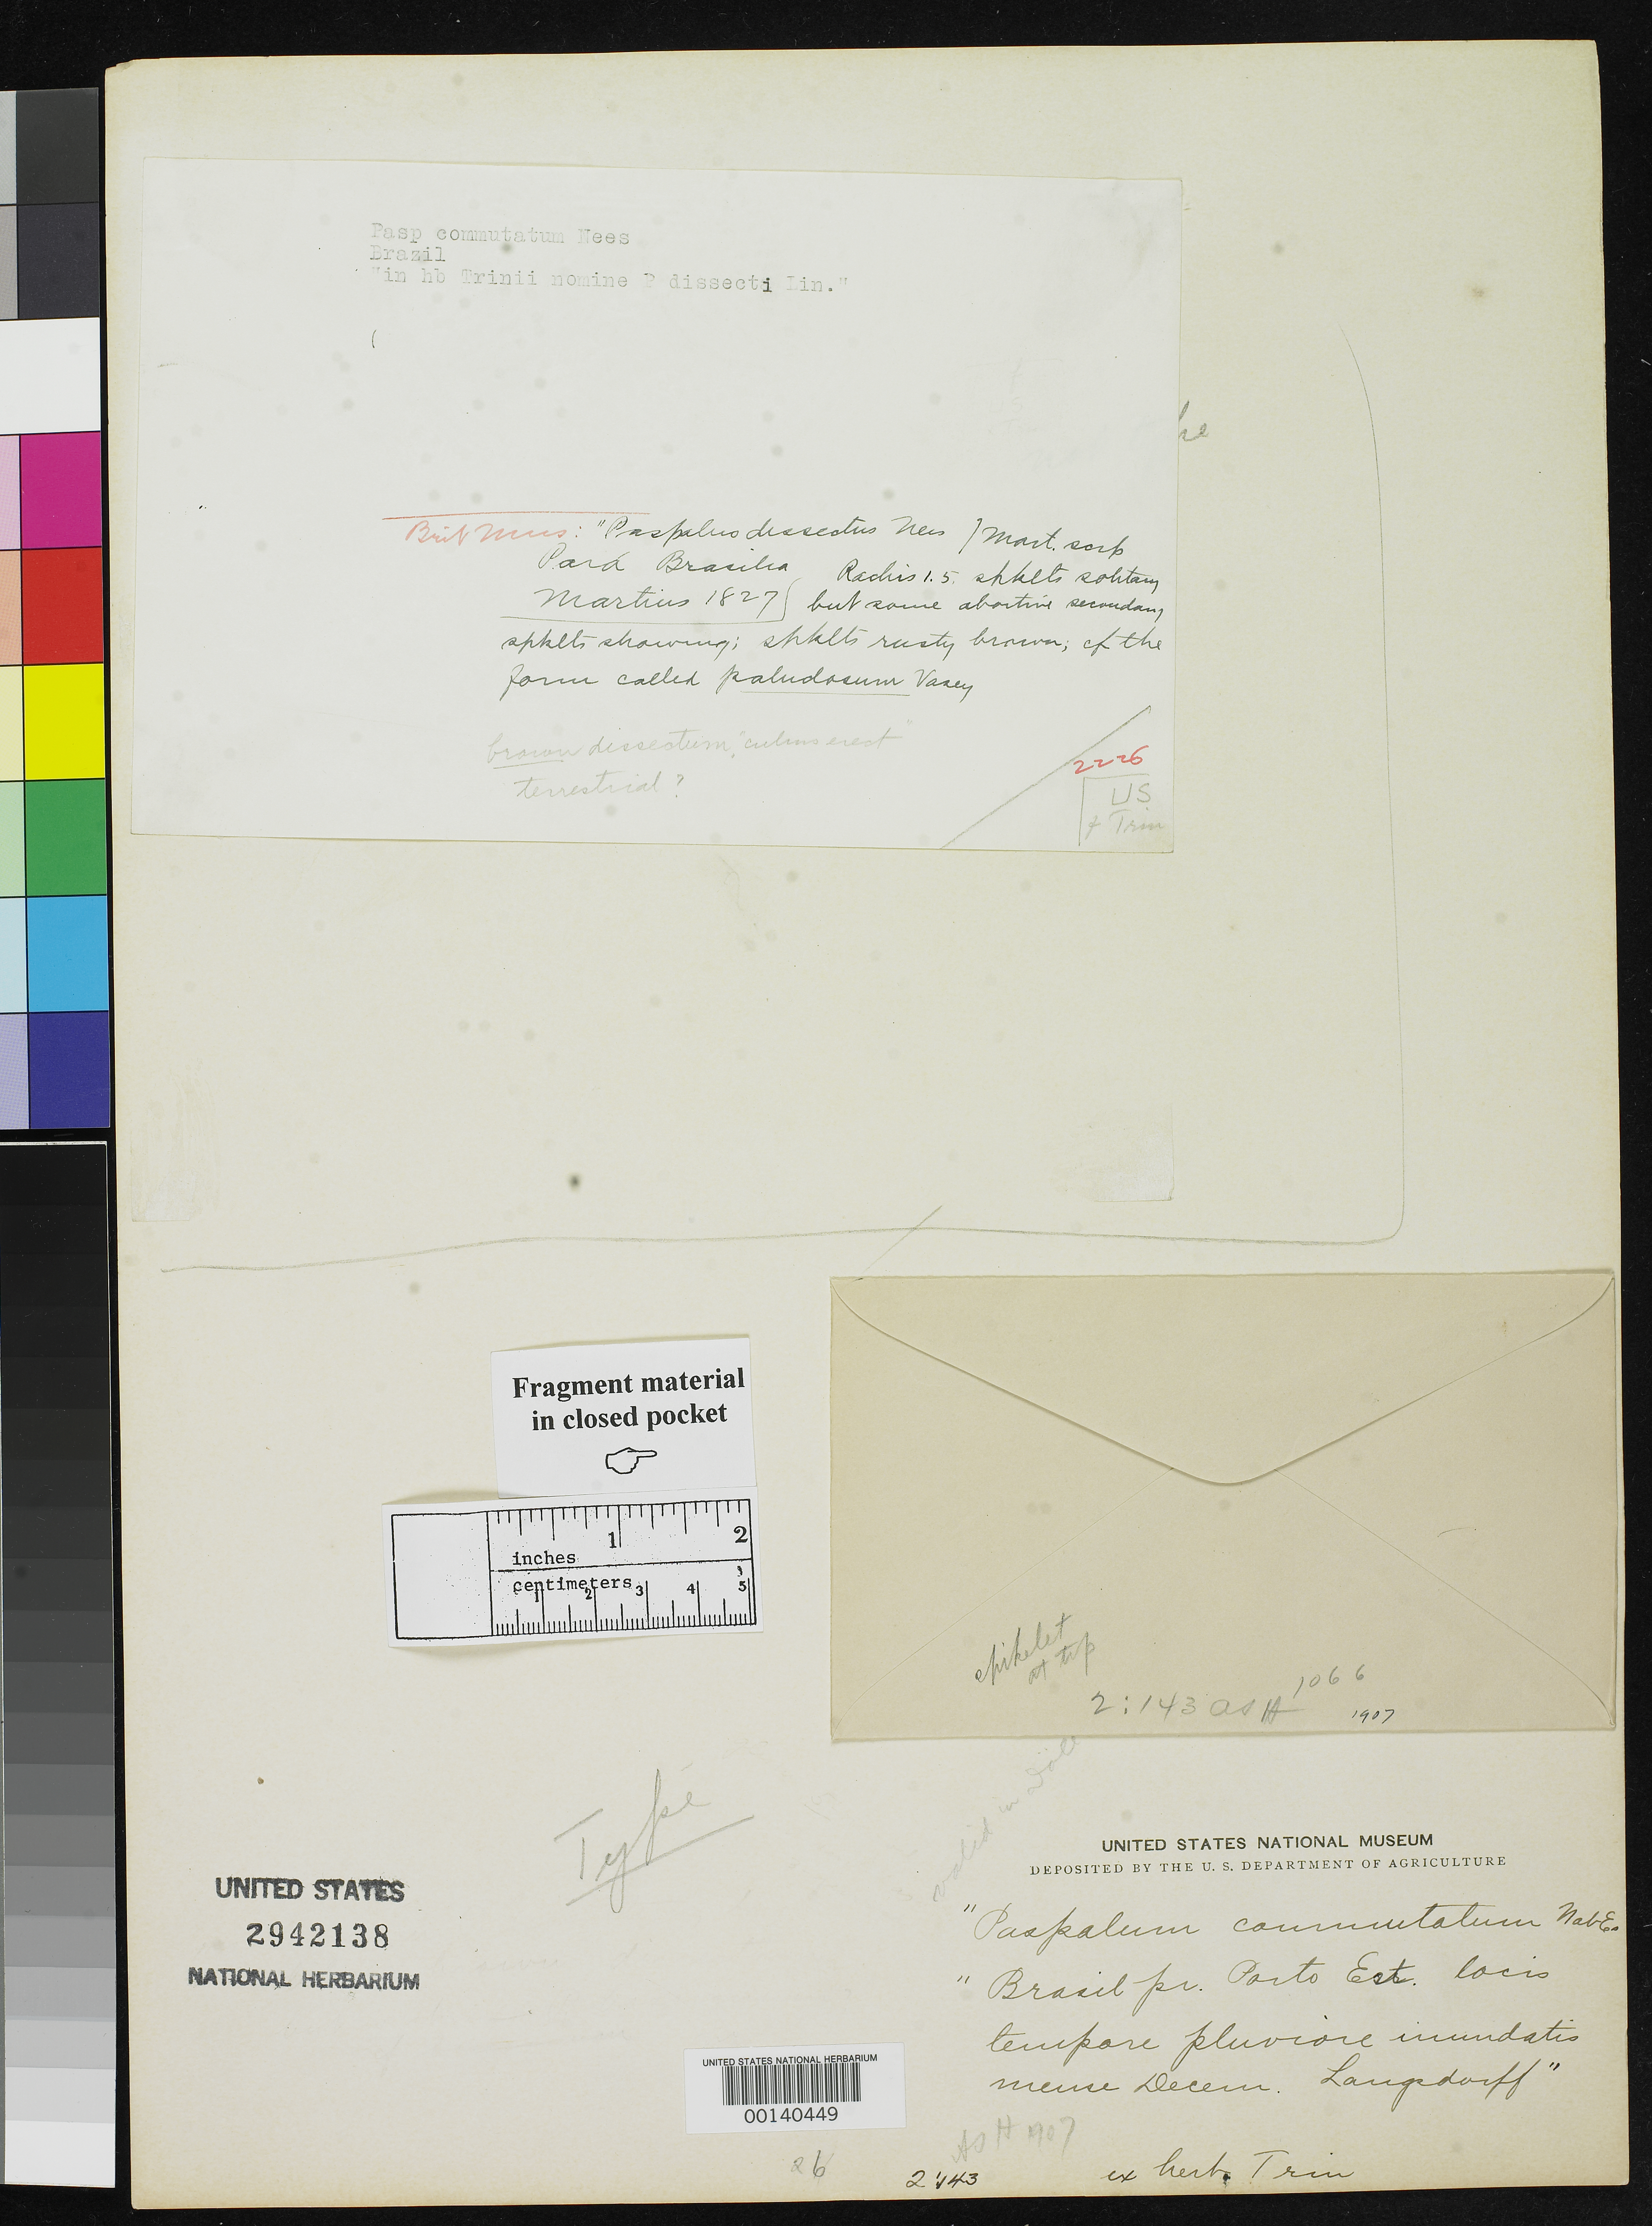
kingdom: Plantae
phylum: Tracheophyta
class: Liliopsida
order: Poales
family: Poaceae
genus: Paspalum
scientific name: Paspalum commutatum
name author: Nees in Mart.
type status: Type Fragment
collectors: G. H. von Langsdorff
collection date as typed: Dec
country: Brazil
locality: Porto Est.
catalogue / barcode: US 2942138